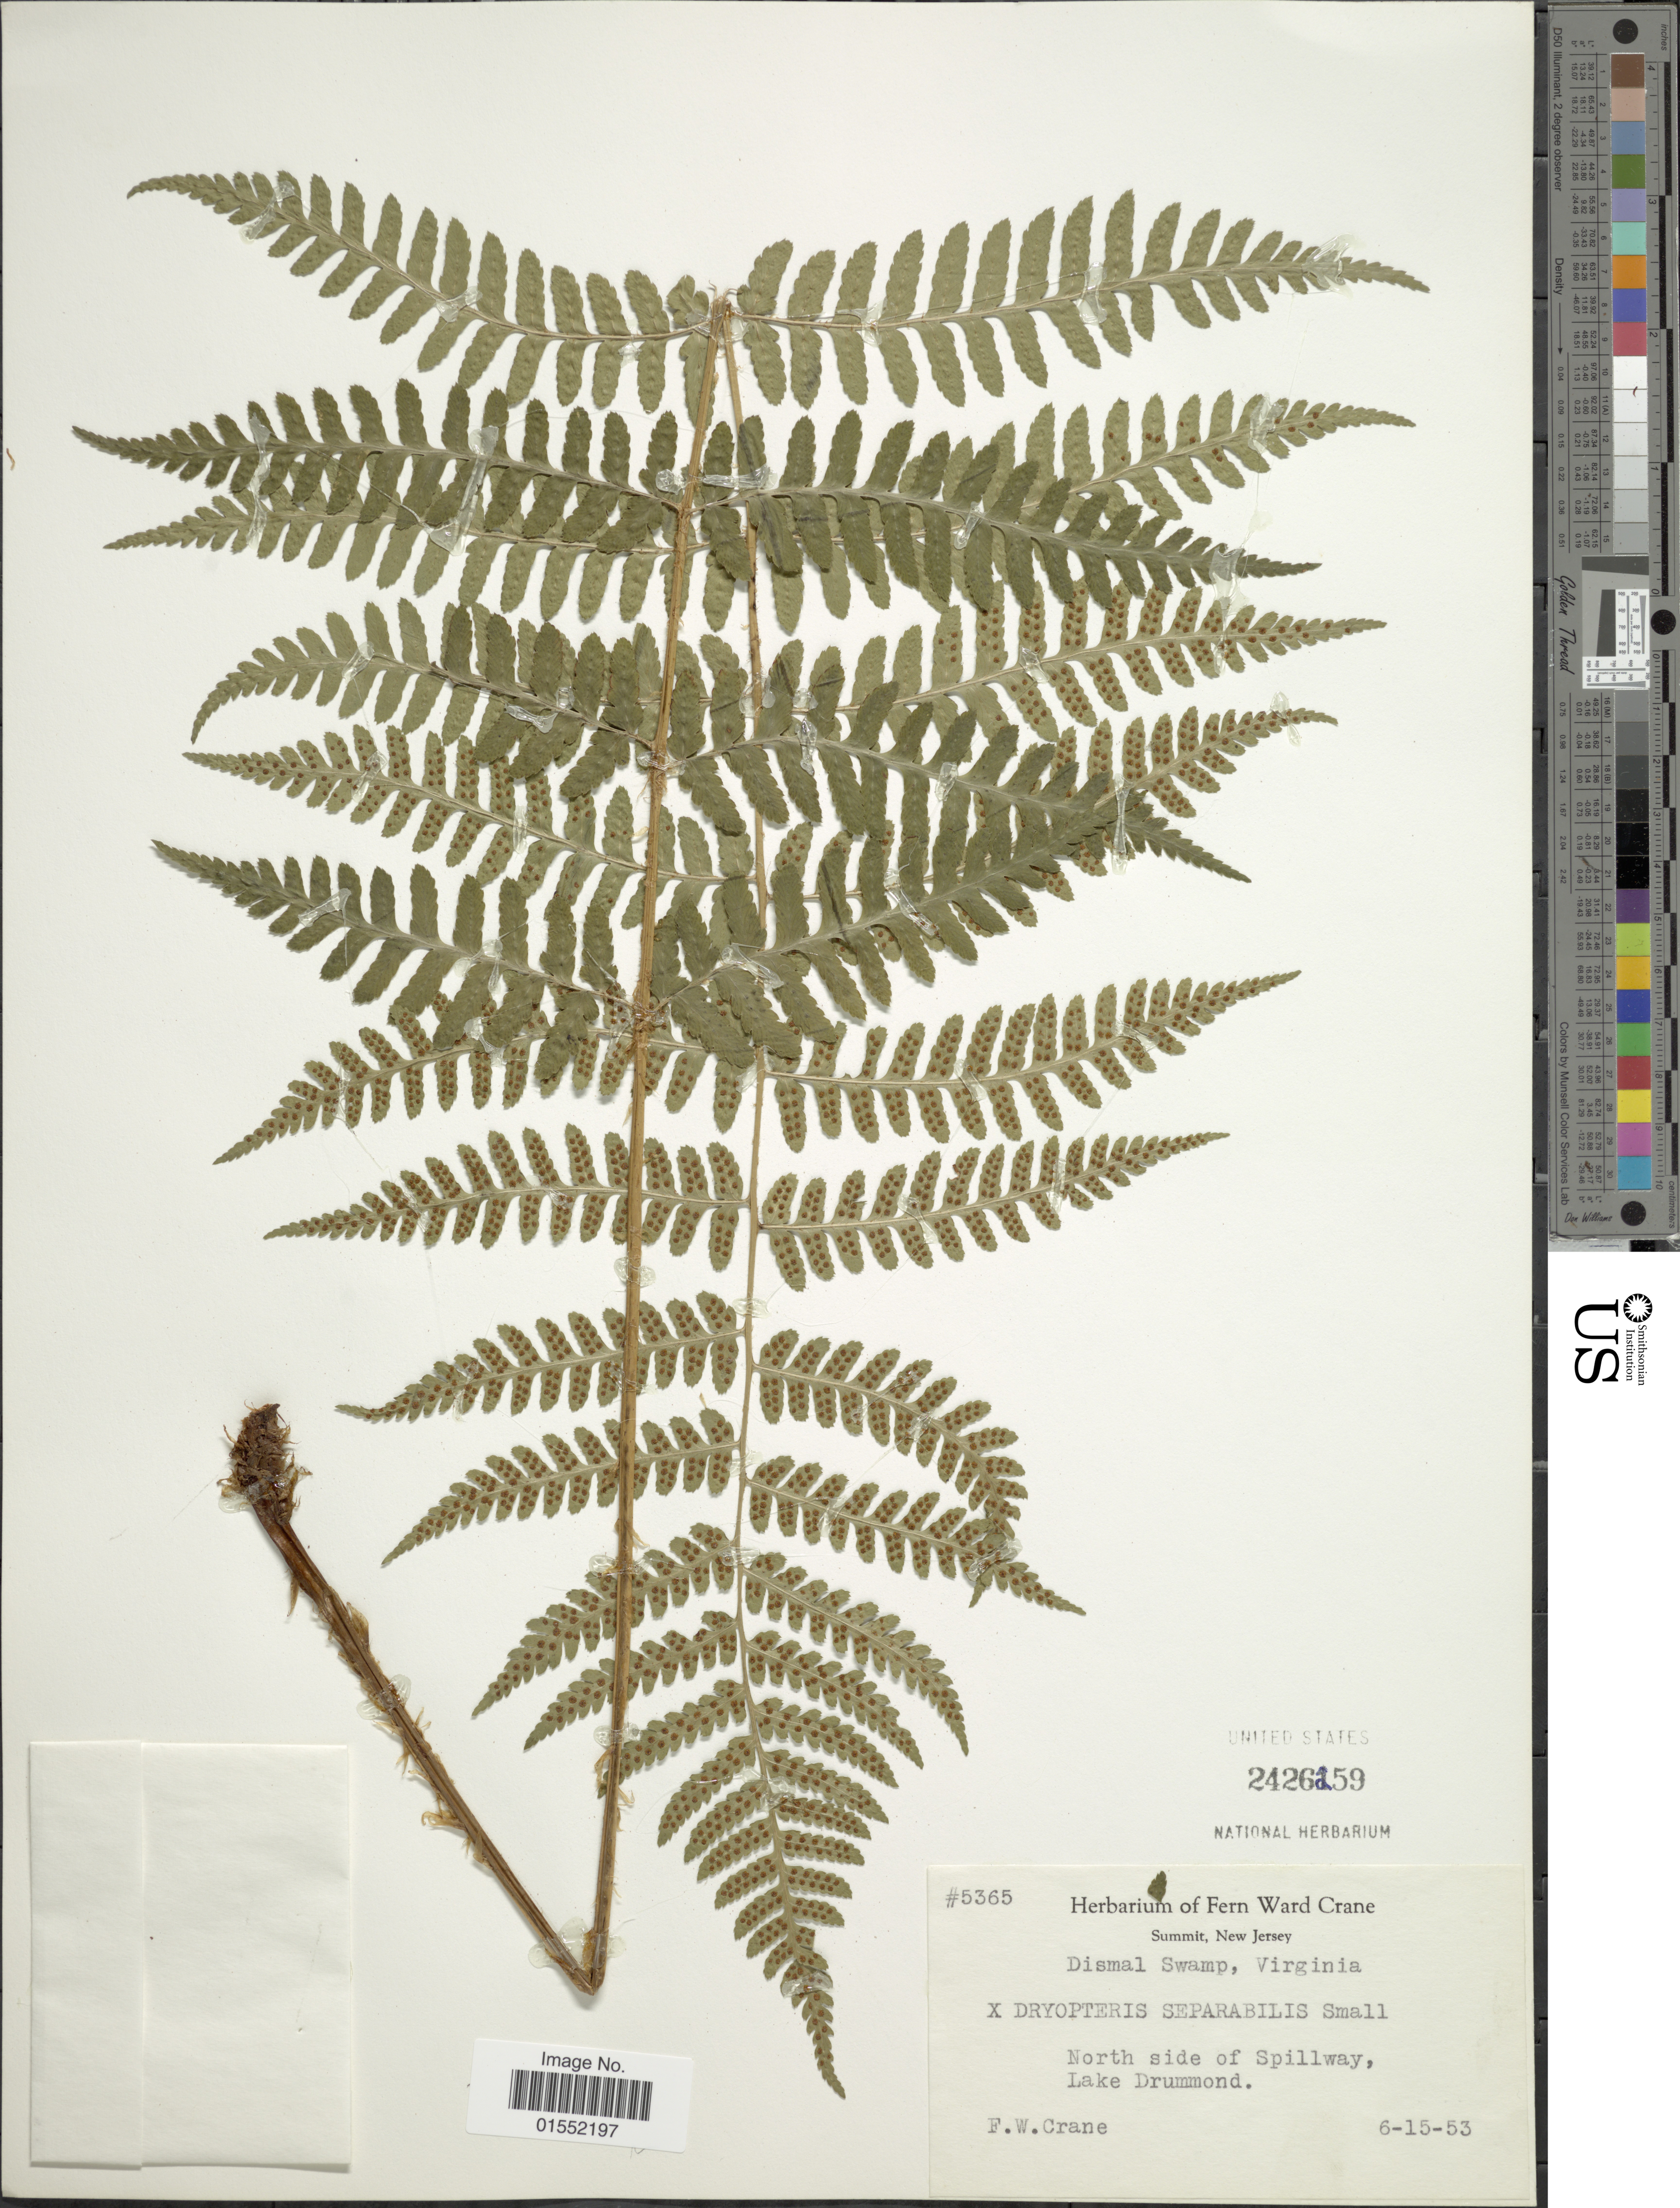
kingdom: Plantae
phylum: Tracheophyta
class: Polypodiopsida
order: Polypodiales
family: Dryopteridaceae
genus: Dryopteris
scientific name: Dryopteris x separabilis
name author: Small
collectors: F. Crane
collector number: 5365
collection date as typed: Transcribed d/m/y: 15/6/53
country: United States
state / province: New Jersey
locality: Summit, North side of Spillway, Lake Drummond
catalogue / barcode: US 2426259